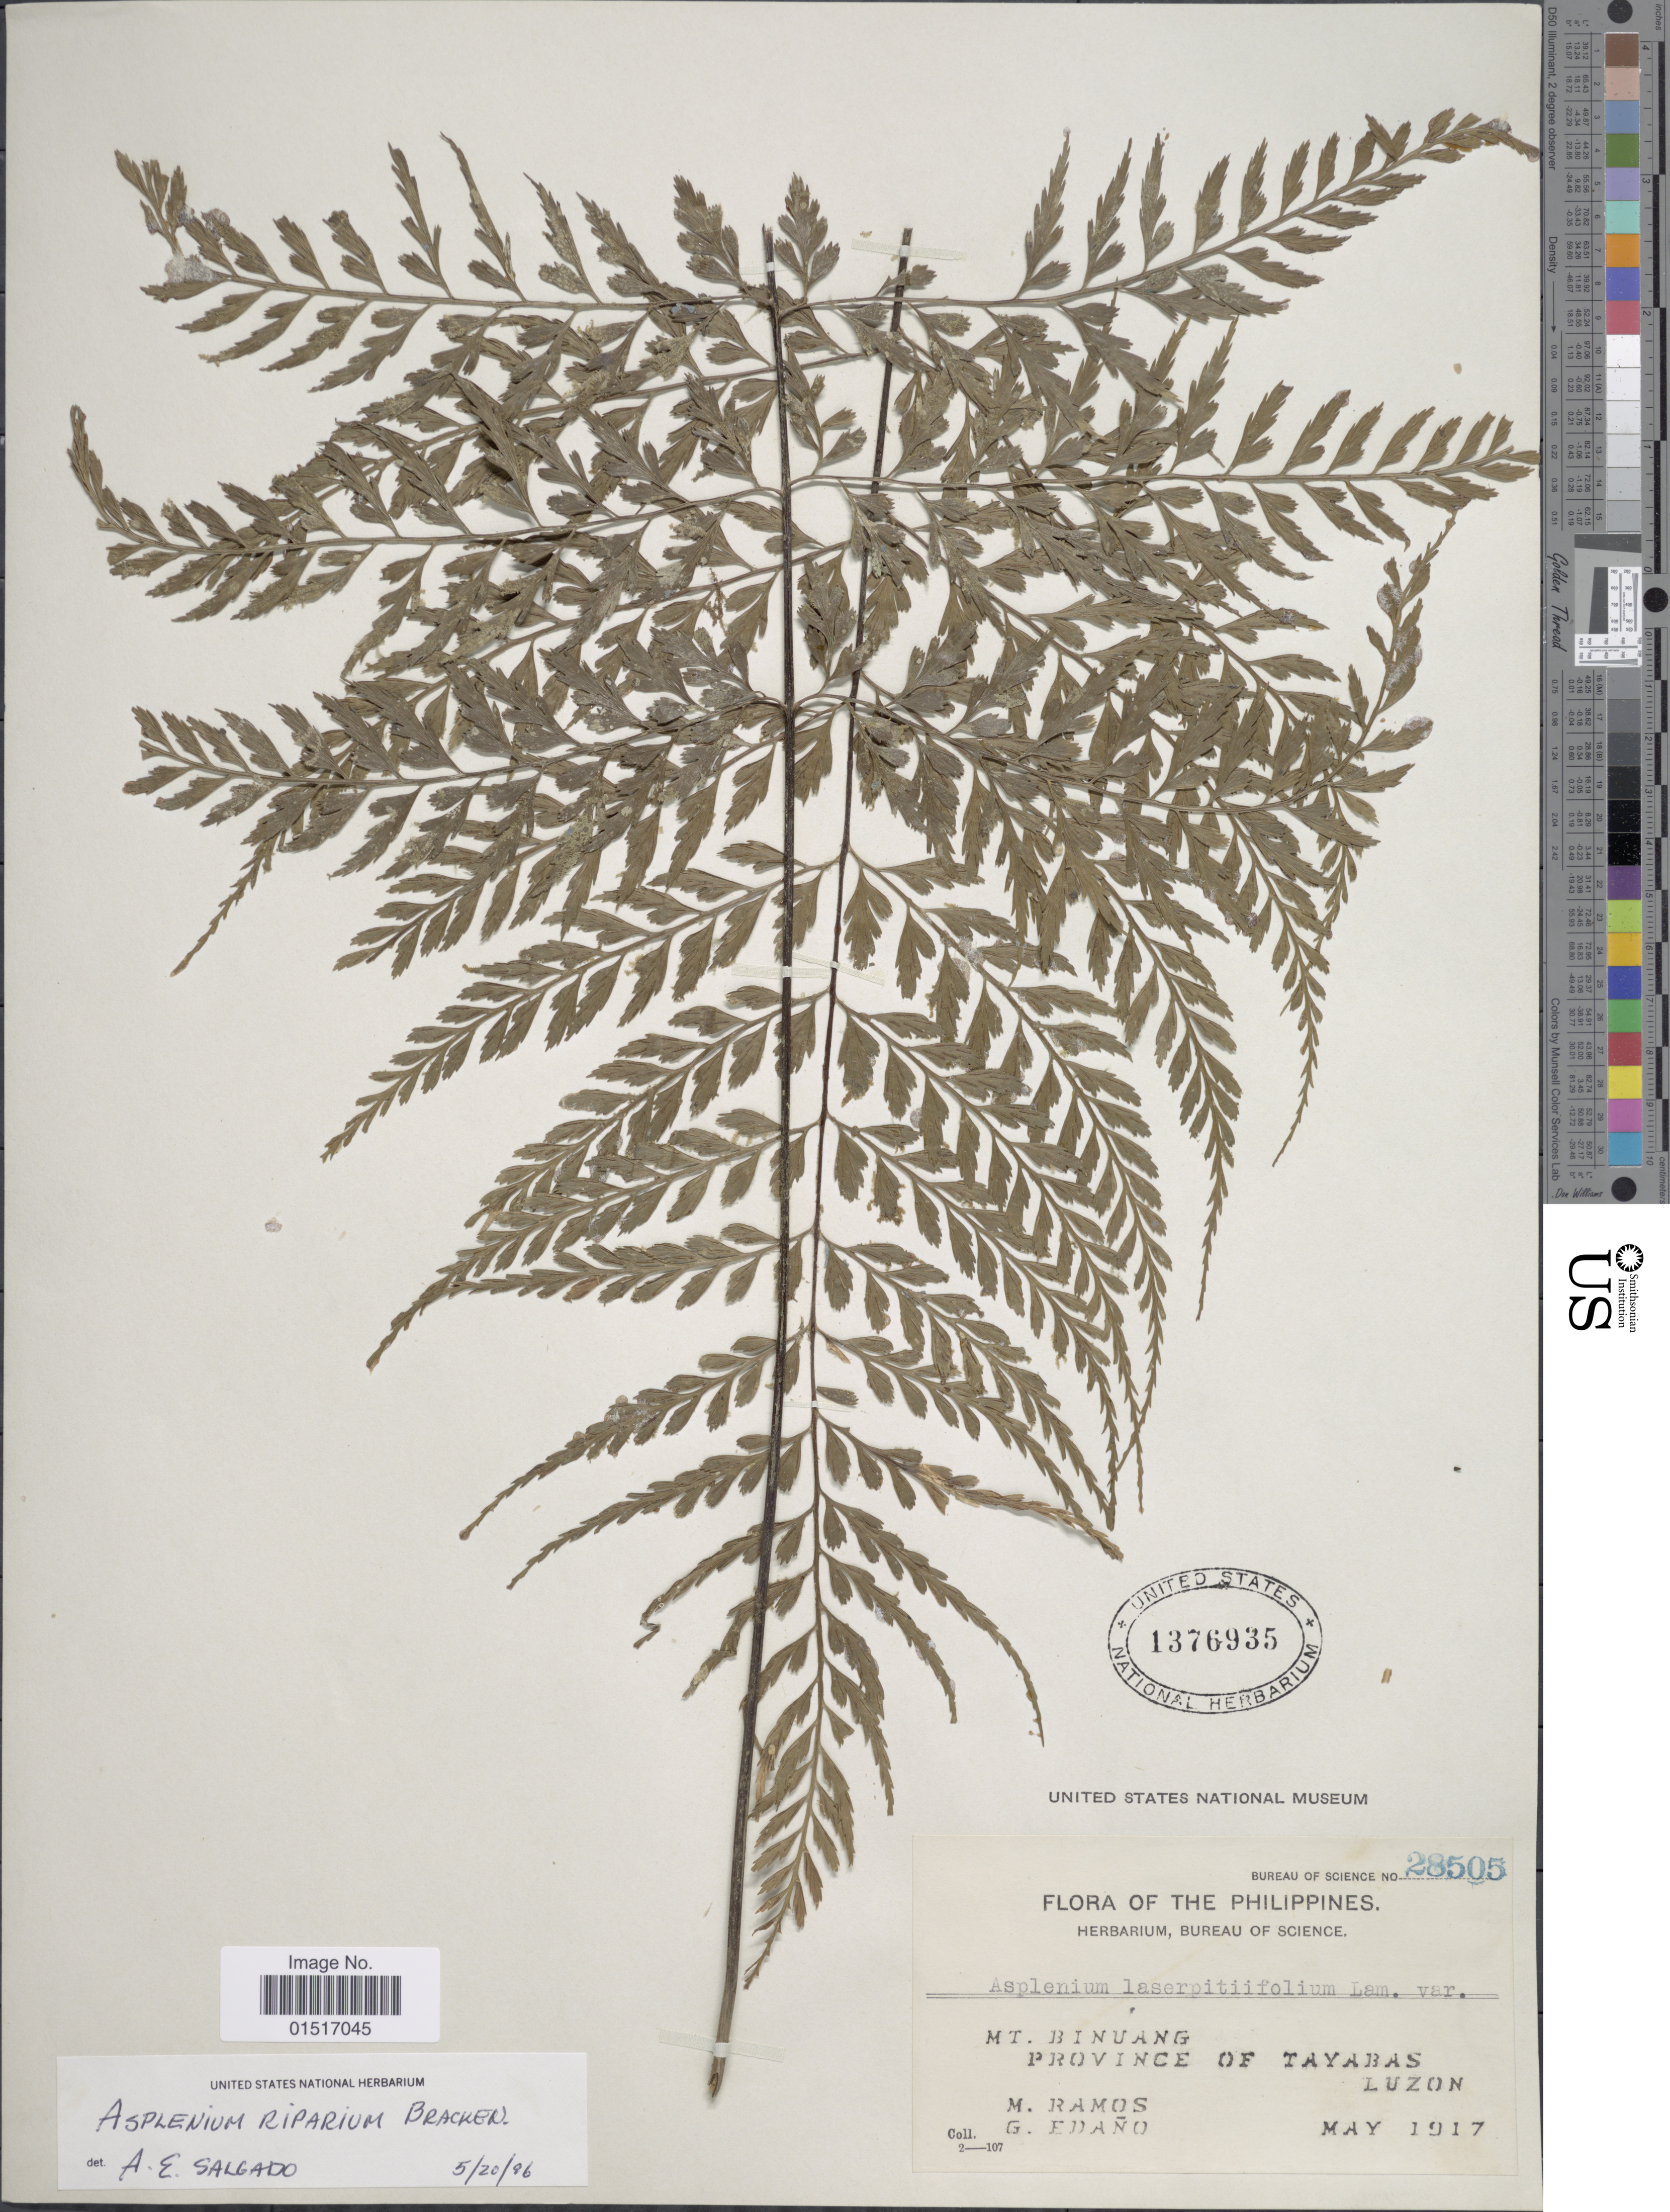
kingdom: Plantae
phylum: Tracheophyta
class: Polypodiopsida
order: Polypodiales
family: Aspleniaceae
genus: Asplenium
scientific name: Asplenium riparium Brack., nom. illeg.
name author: Brack. in Wilkes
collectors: M. Ramos & G. Edaño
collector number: Bureau of Science 28505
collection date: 1917-05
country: Philippines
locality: Mt. Binuang. Province of Tayabas. Luzon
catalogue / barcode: US 1376935